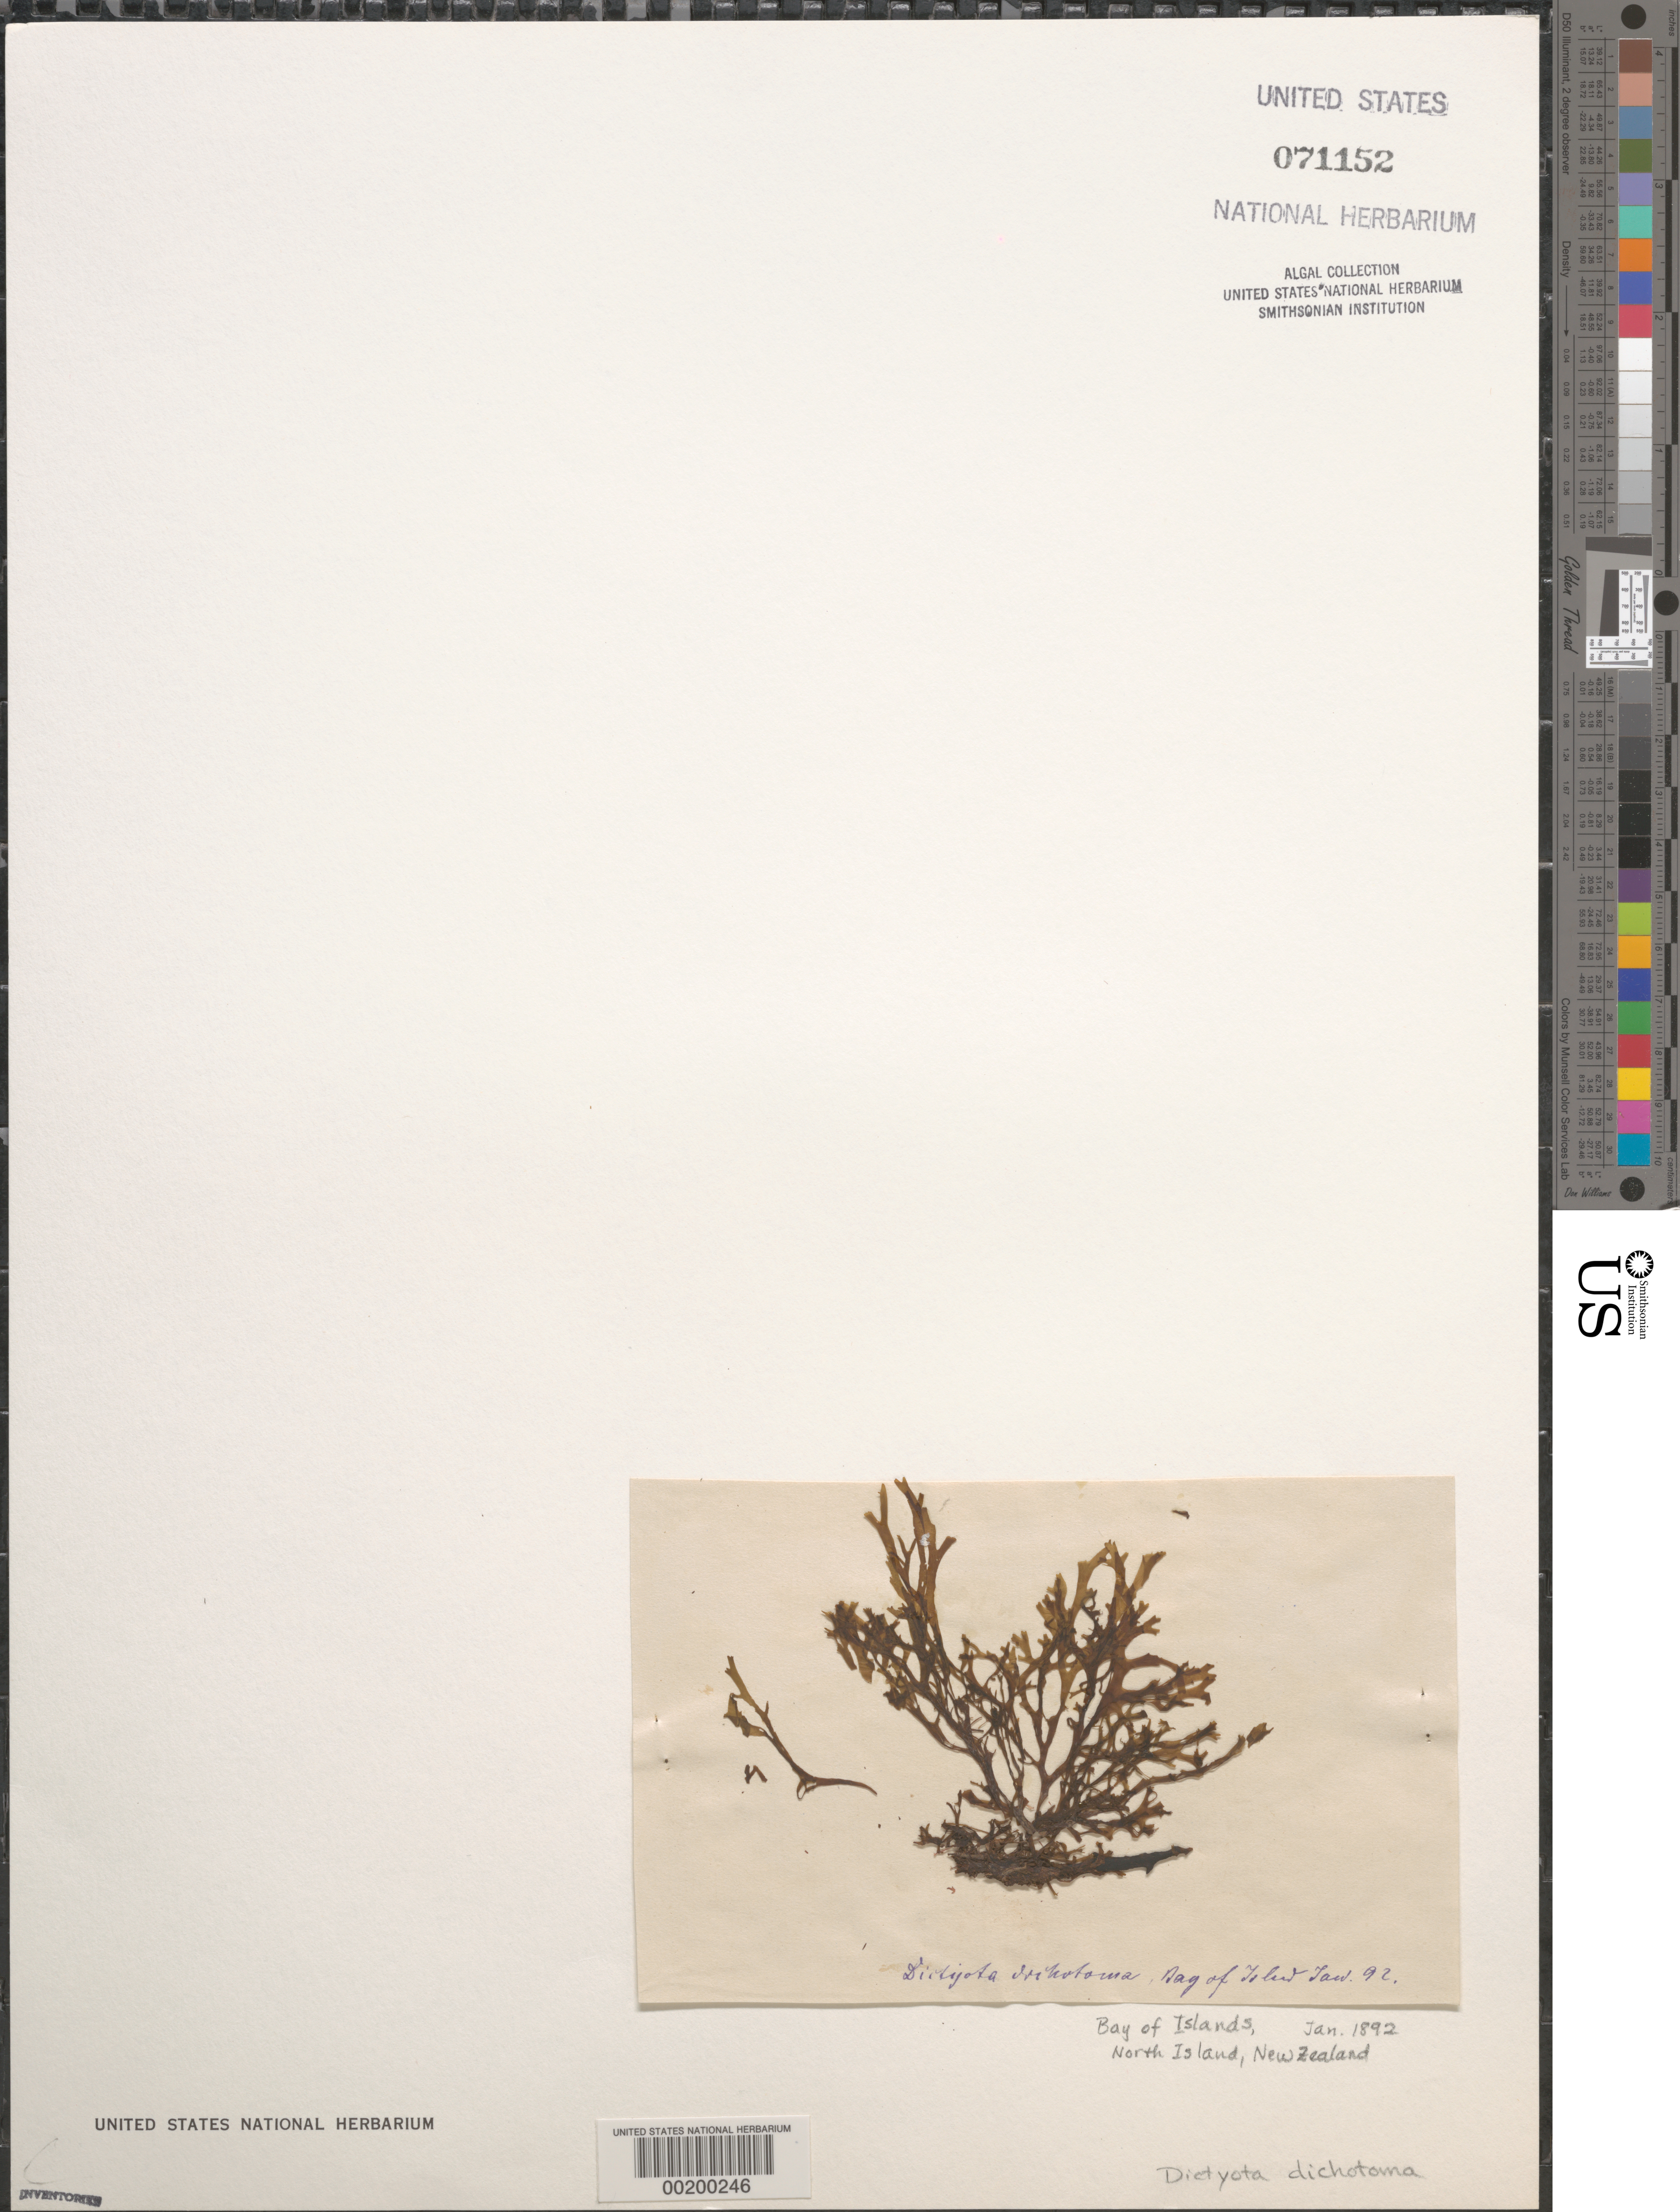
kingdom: Chromista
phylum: Ochrophyta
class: Phaeophyceae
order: Dictyotales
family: Dictyotaceae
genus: Dictyota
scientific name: Dictyota dichotoma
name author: (Huds.) J.V.Lamouroux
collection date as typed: Jan 1892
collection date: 1892-01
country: New Zealand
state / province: Northland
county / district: Far North District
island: North Island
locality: Bay of Islands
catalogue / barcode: US 71152